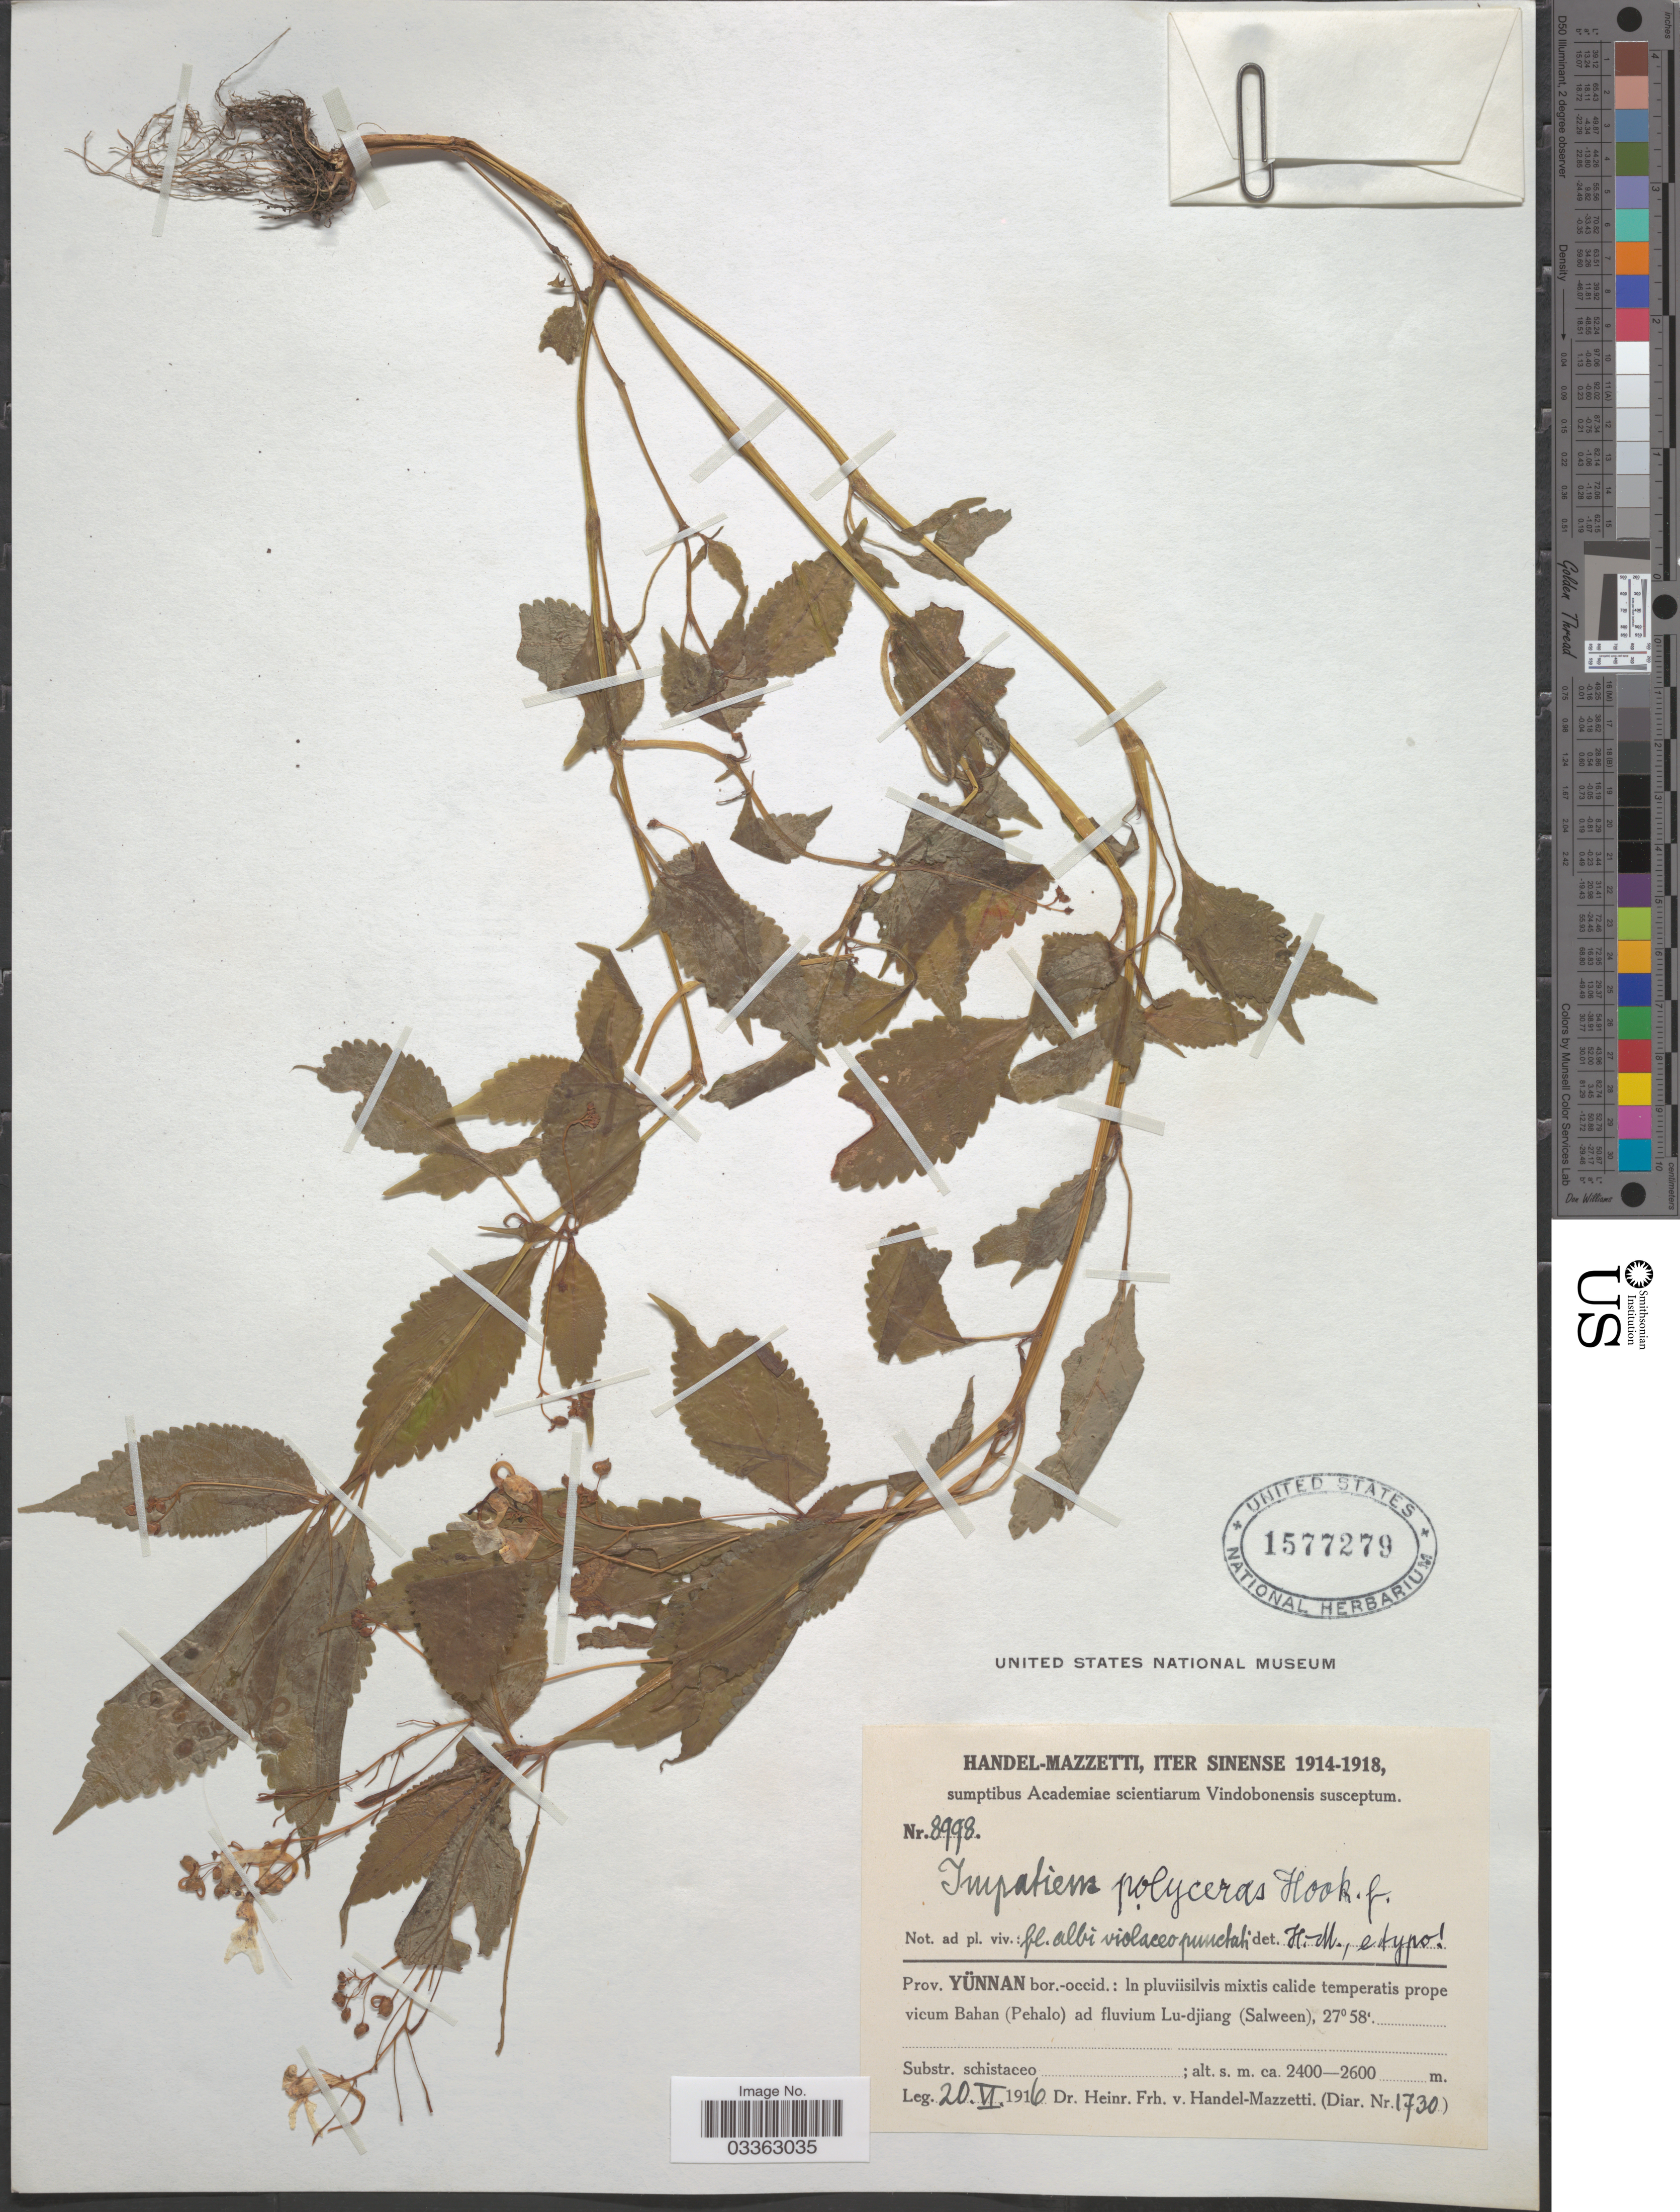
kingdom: Plantae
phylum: Tracheophyta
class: Magnoliopsida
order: Ericales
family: Balsaminaceae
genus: Impatiens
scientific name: Impatiens polyceras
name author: Hook. f. ex W.W. Sm.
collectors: H. Handel-Mazzetti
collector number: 8998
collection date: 1916-06-20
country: China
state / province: Yunnan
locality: Prov. Yünnan bor.-occid: In pluviisilvis mixtis calide temperatis prope vicum Bahan (Pehalo) ad fluvium Lu-djiang (Salween).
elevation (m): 2400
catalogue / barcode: US 1577279